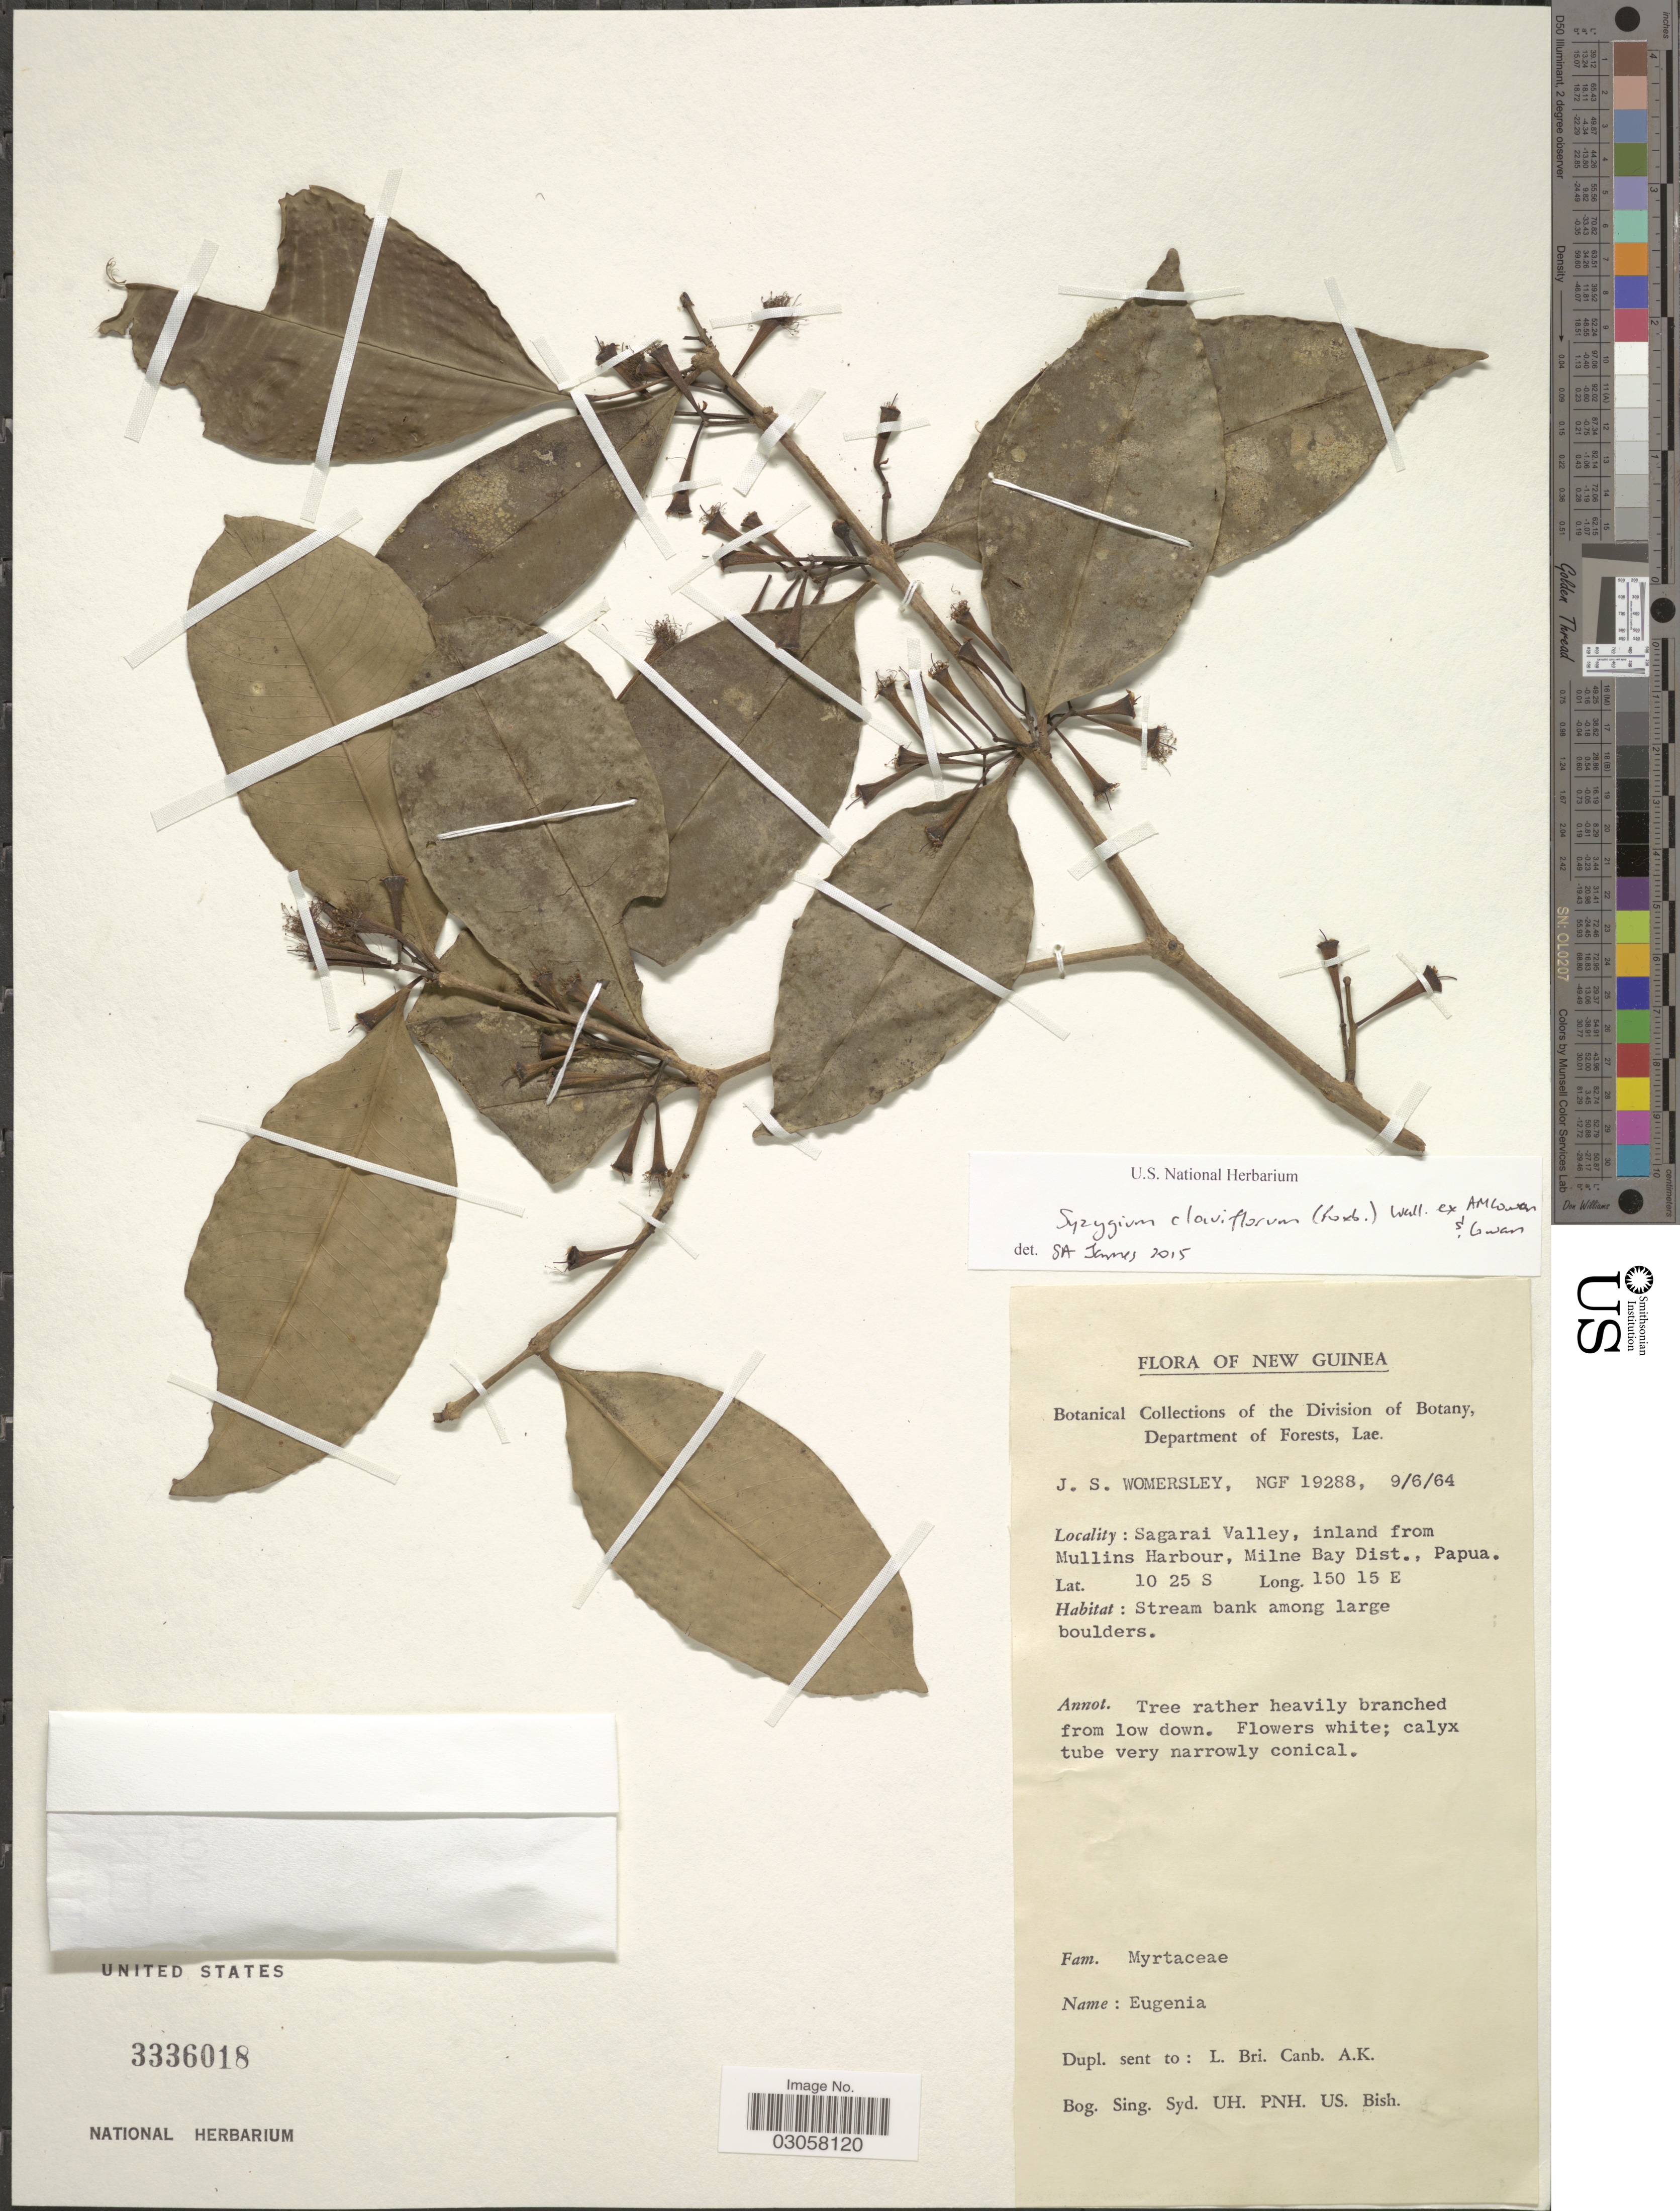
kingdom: Plantae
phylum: Tracheophyta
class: Magnoliopsida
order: Myrtales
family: Myrtaceae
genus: Syzygium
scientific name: Syzygium claviflorum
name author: (Roxb.) Wall. ex Steud.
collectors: J. S. Womersley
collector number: NGF 19288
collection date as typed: Transcribed d/m/y: 9/6/64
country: Papua New Guinea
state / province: Milne Bay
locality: New Guinea. Sagarai Valley, inland from Mullins Harbour, Milne Bay Dist., Papua.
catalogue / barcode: US 3336018